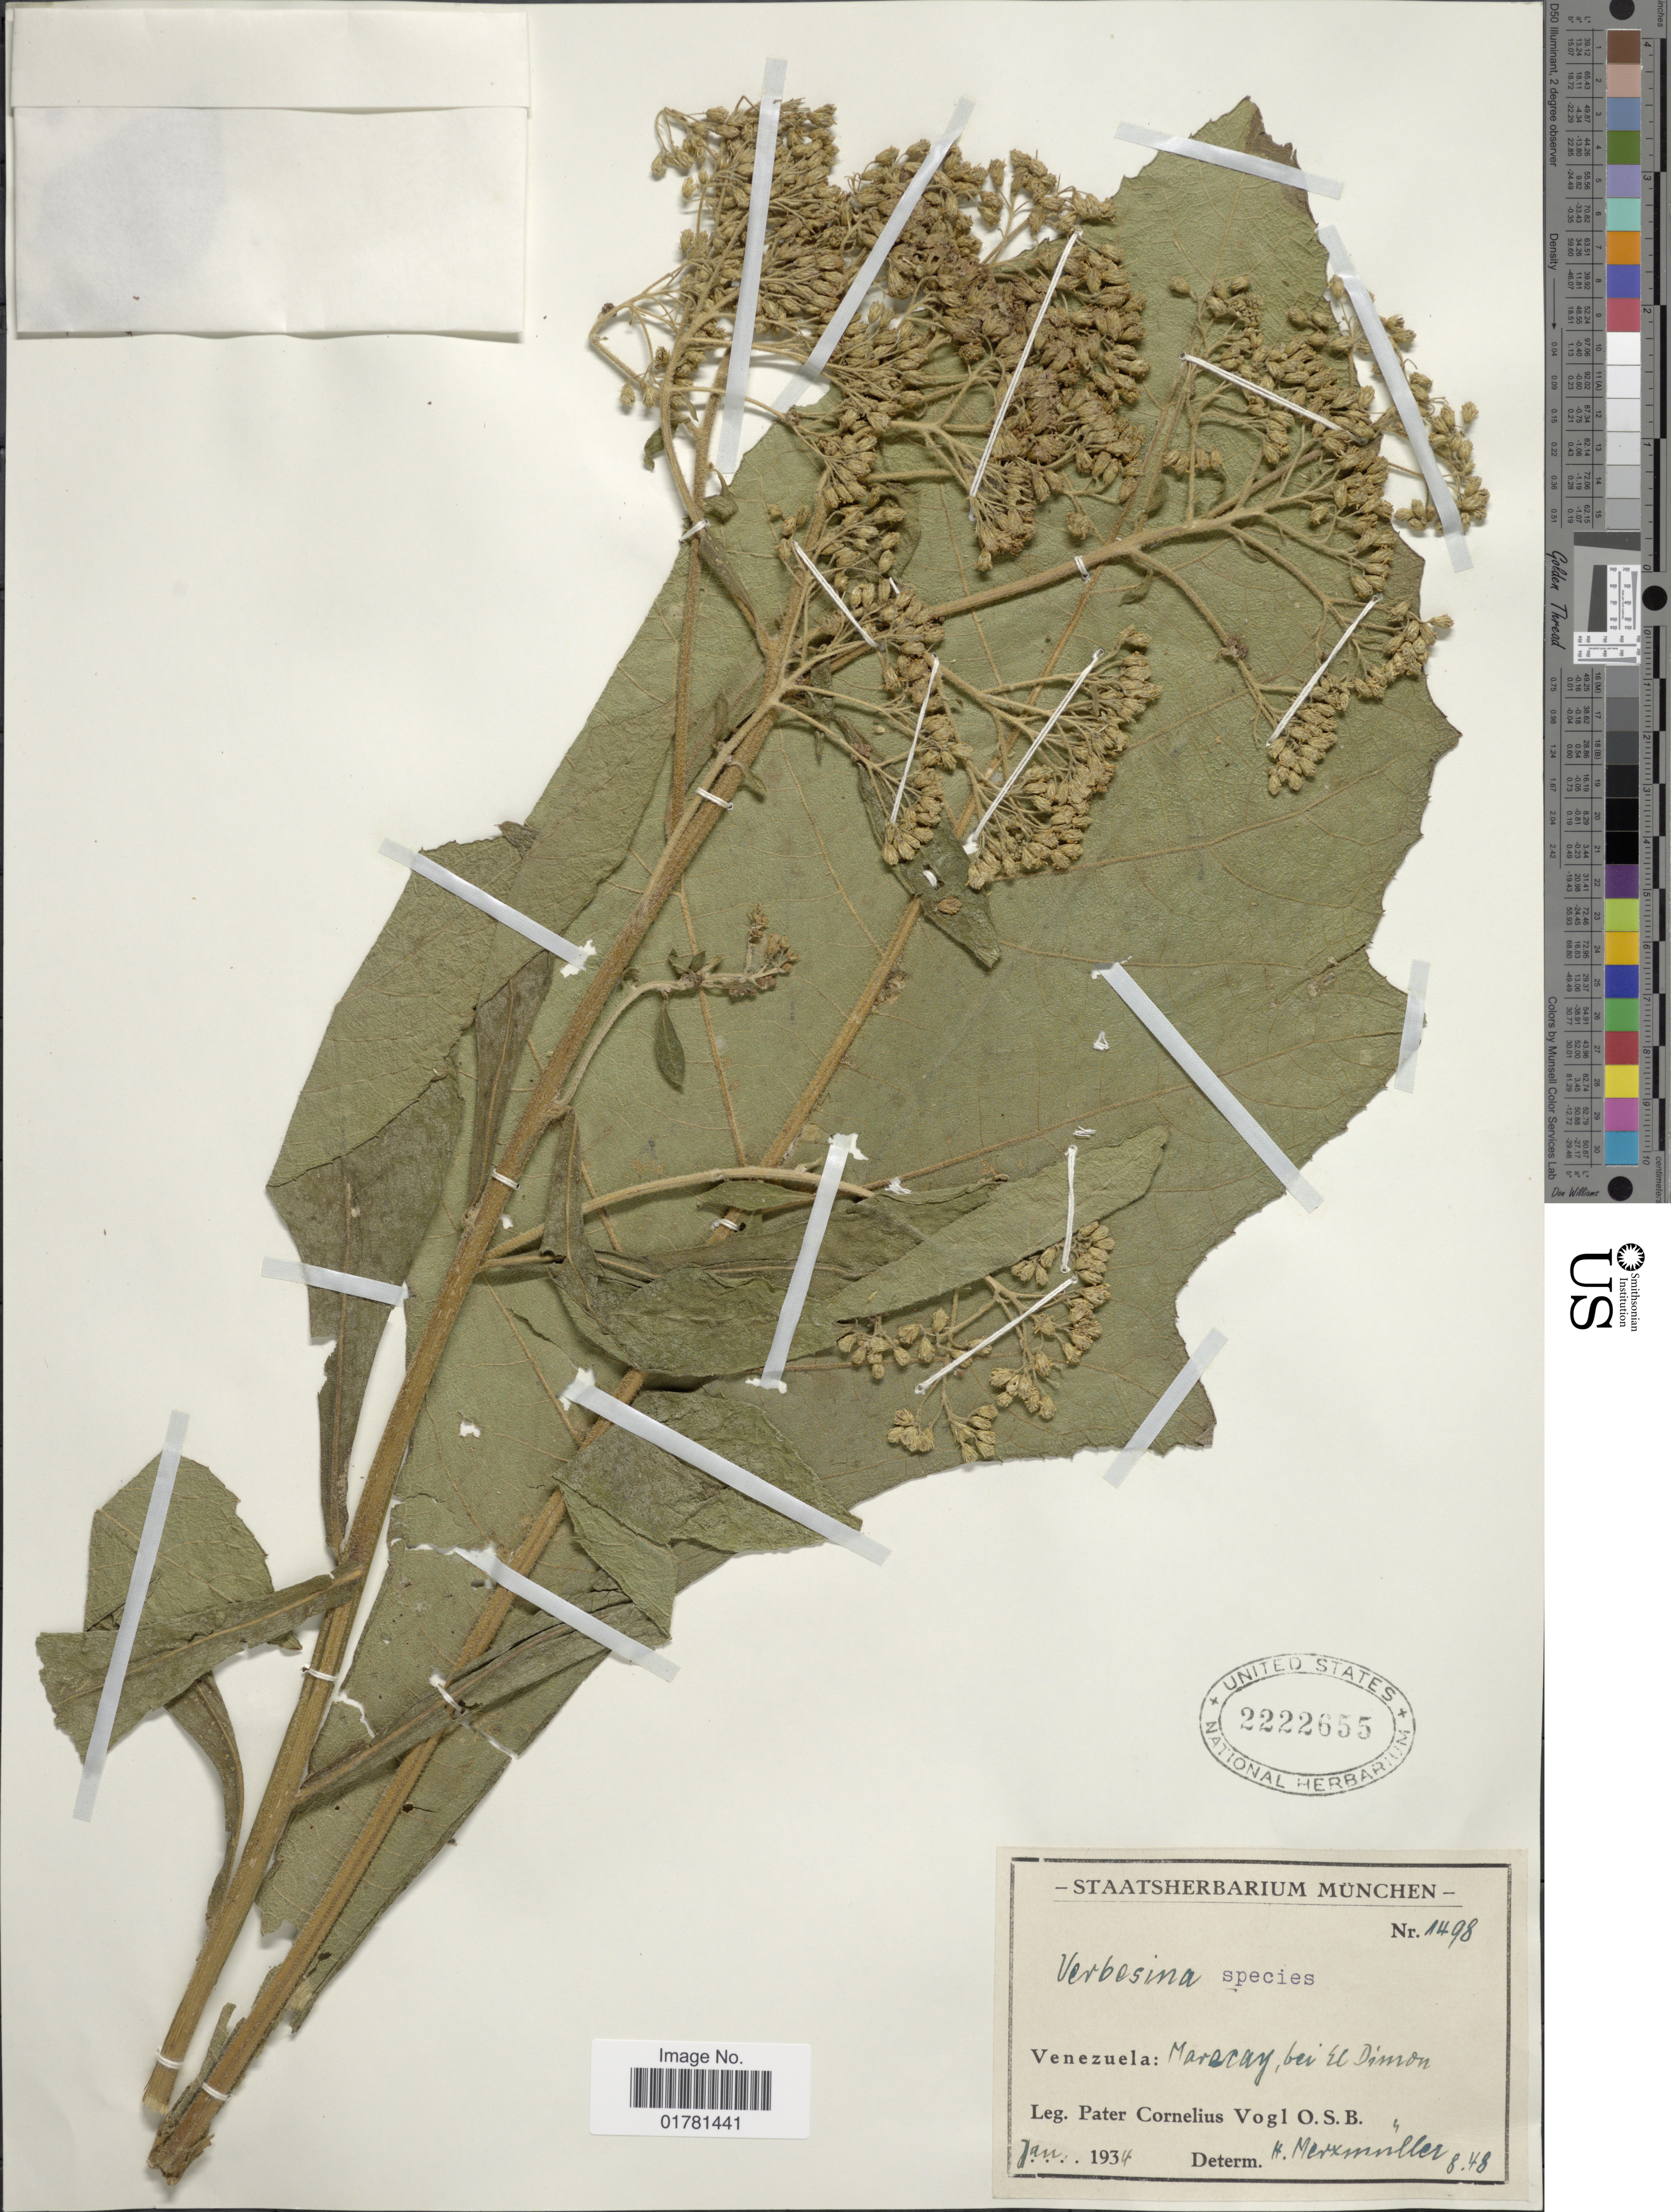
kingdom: Plantae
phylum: Tracheophyta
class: Magnoliopsida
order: Asterales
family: Asteraceae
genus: Verbesina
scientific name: Verbesina turbacensis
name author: Kunth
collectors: P. C. Vogl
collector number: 1498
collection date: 1934-01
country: Venezuela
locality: Maracay, bei Dimon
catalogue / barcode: US 2222655